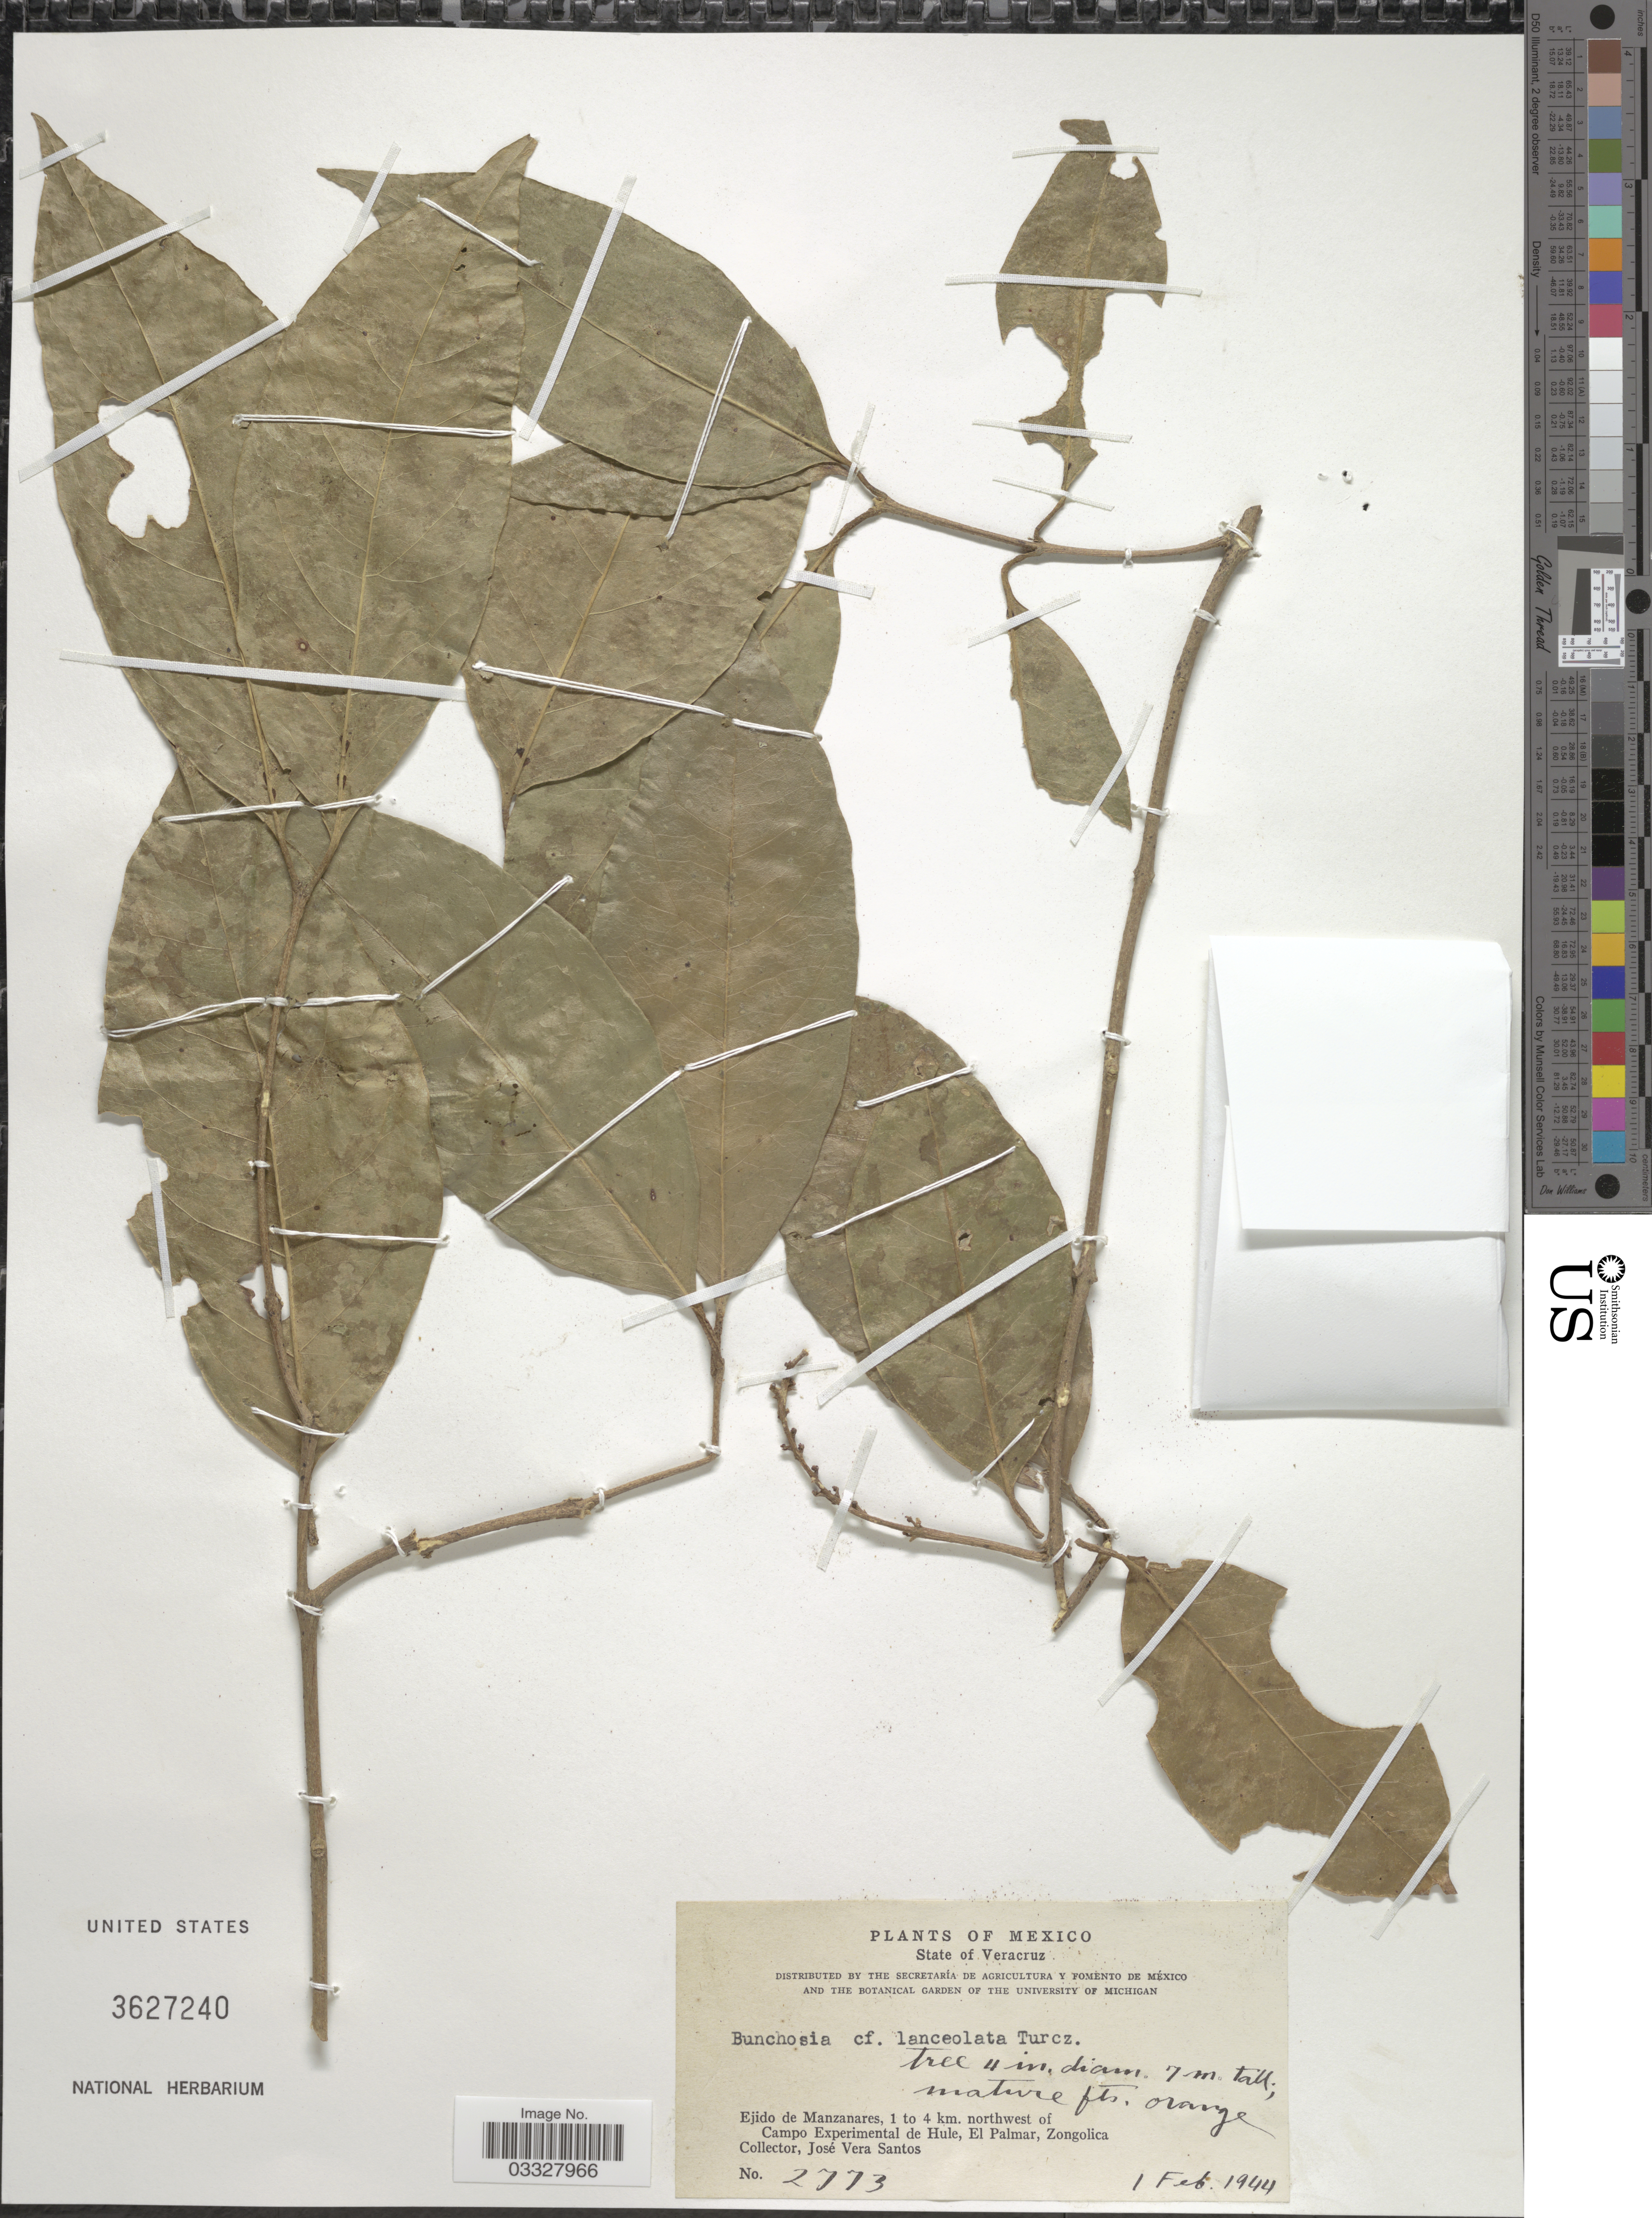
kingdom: Plantae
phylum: Tracheophyta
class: Magnoliopsida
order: Malpighiales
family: Malpighiaceae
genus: Bunchosia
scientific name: Bunchosia lindeniana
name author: A. Juss.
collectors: J. V. Santos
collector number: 2773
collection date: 1944-02-01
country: Mexico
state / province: Veracruz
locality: Veracruz. Ejido de Manzanares, 1 to 4 km. northwest of Campo Experimental de Hule, El Palmar, Zongolica.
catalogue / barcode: US 3627240